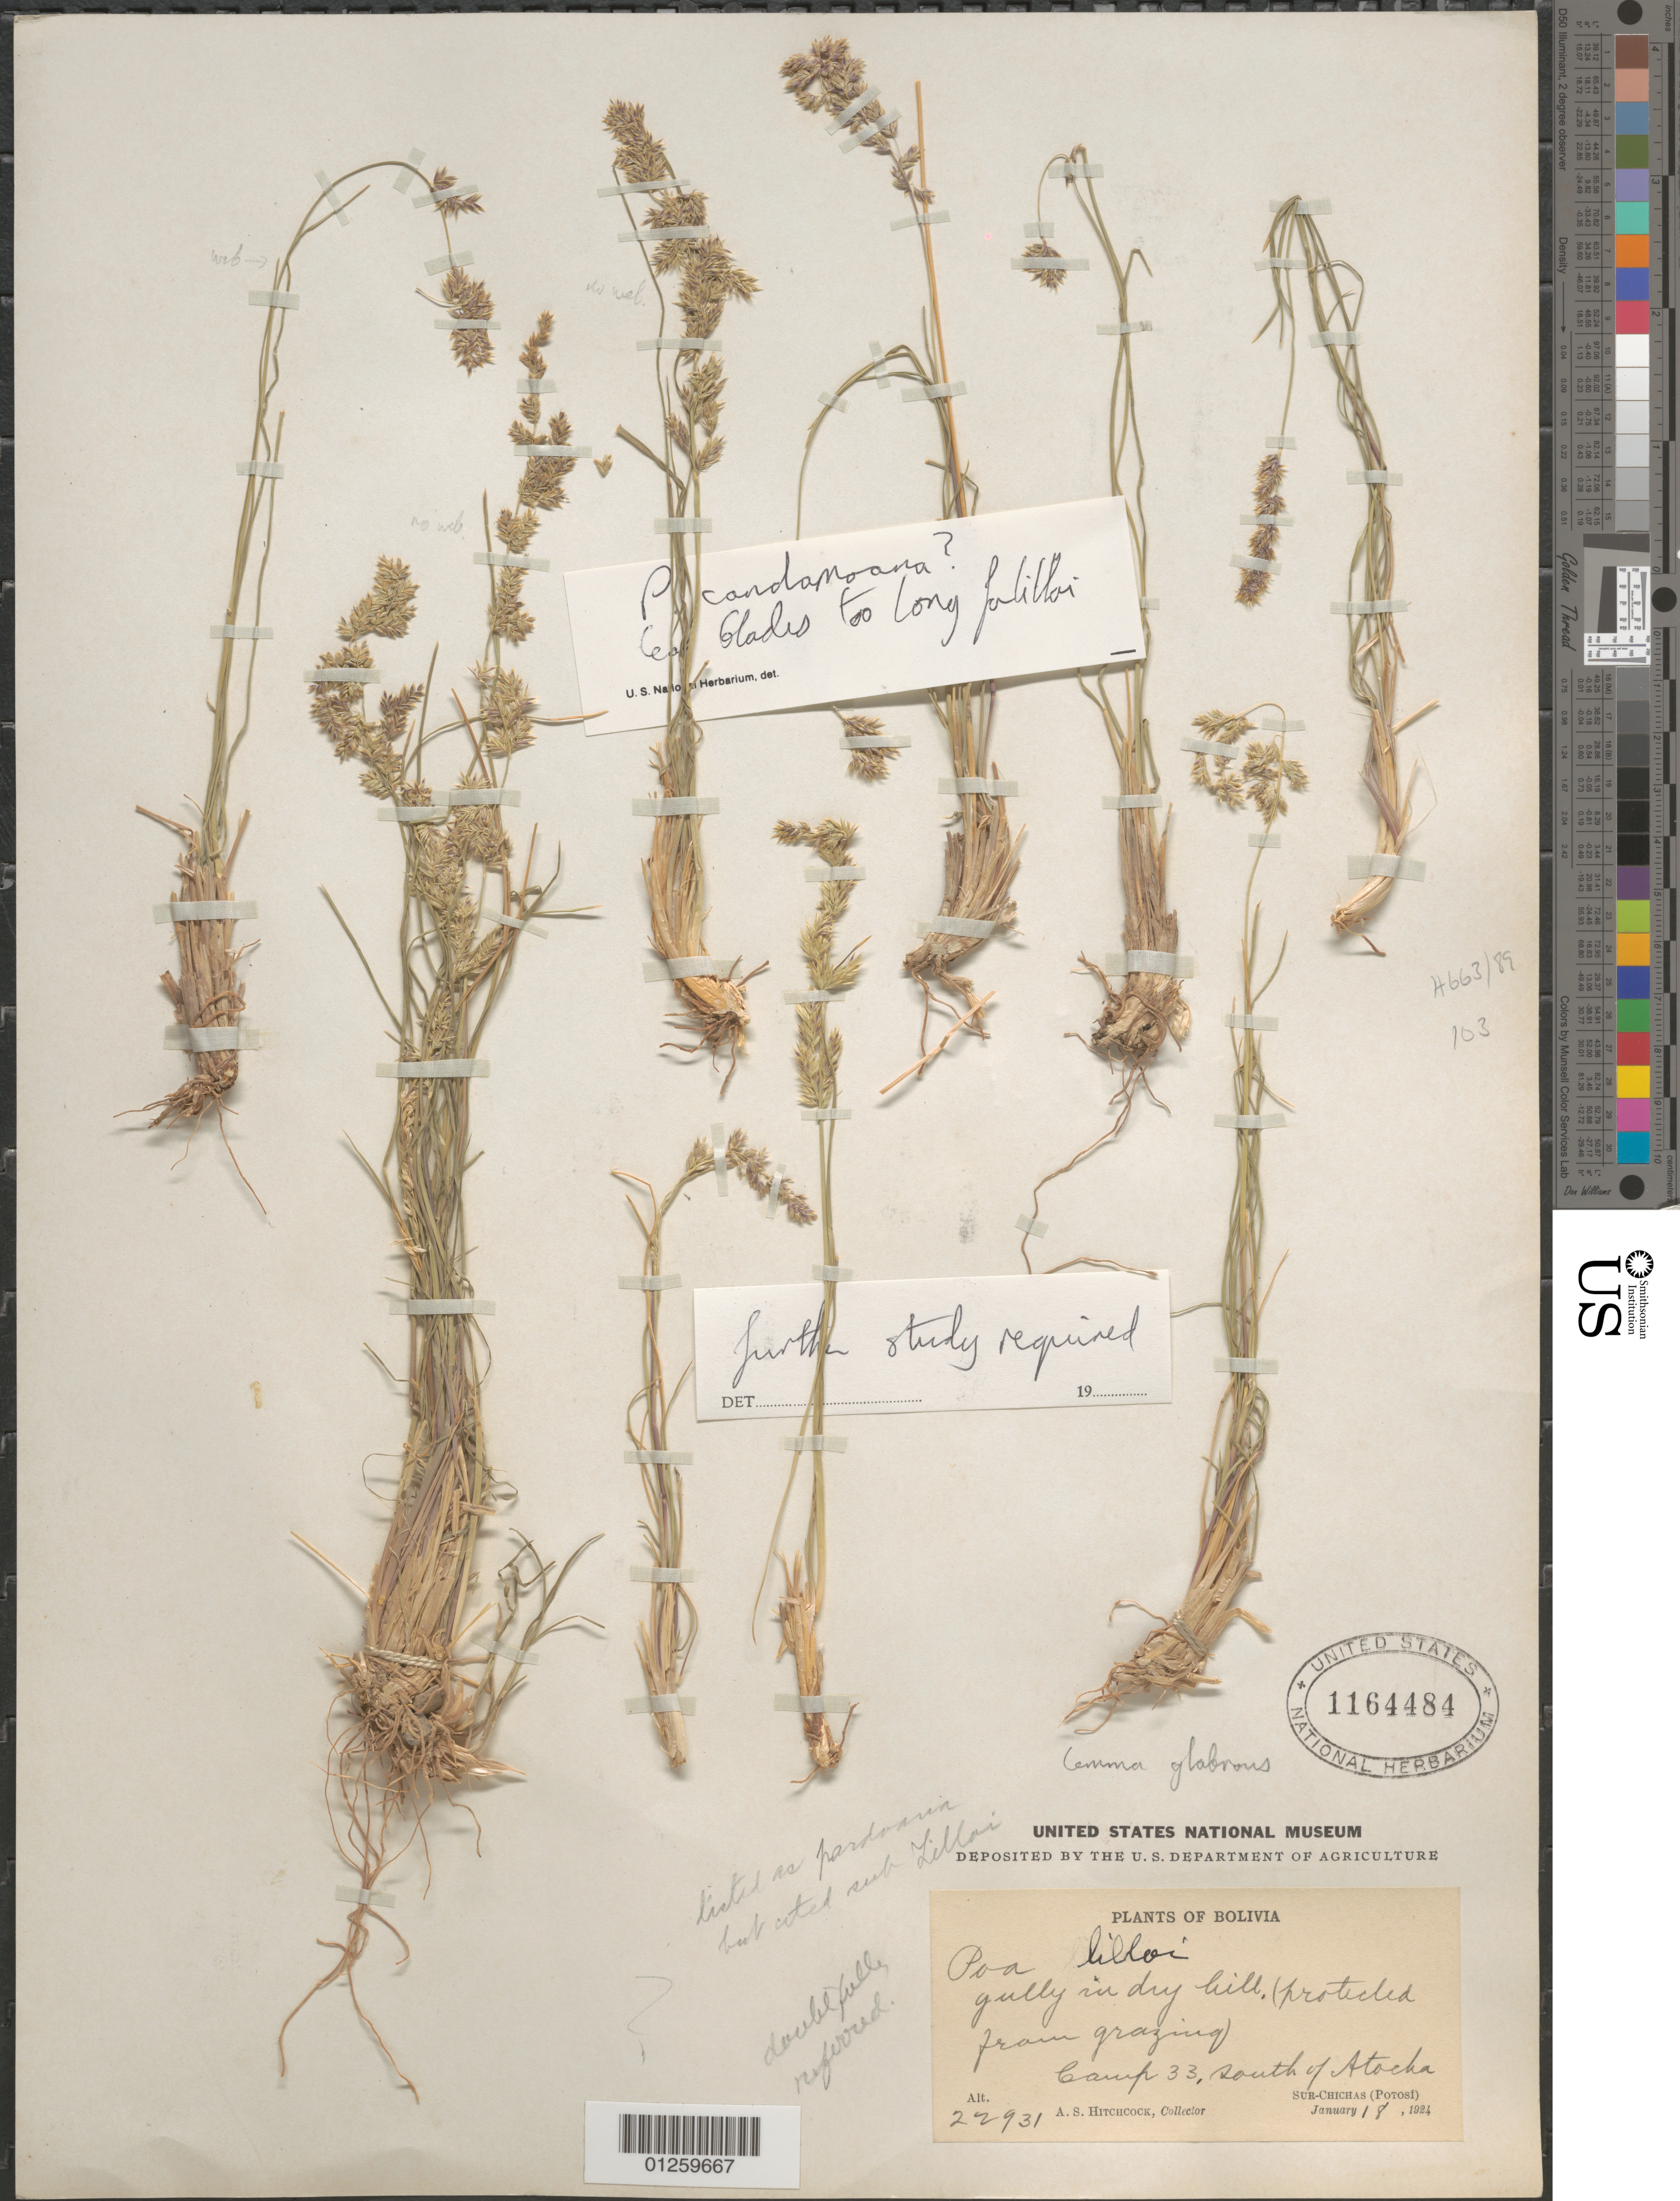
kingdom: Plantae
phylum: Tracheophyta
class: Liliopsida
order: Poales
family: Poaceae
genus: Poa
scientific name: Poa candamoana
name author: Pilg.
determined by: Soreng, Robert J., Research Associate (BOT), Smithsonian Institution - National Museum of Natural History (UNITED STATES)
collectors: A. S. Hitchcock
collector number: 22931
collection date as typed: January 18, 1924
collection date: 1924-01-18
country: Bolivia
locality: Camp 33, south of Atocha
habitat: gully in dry hills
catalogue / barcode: US 1164484